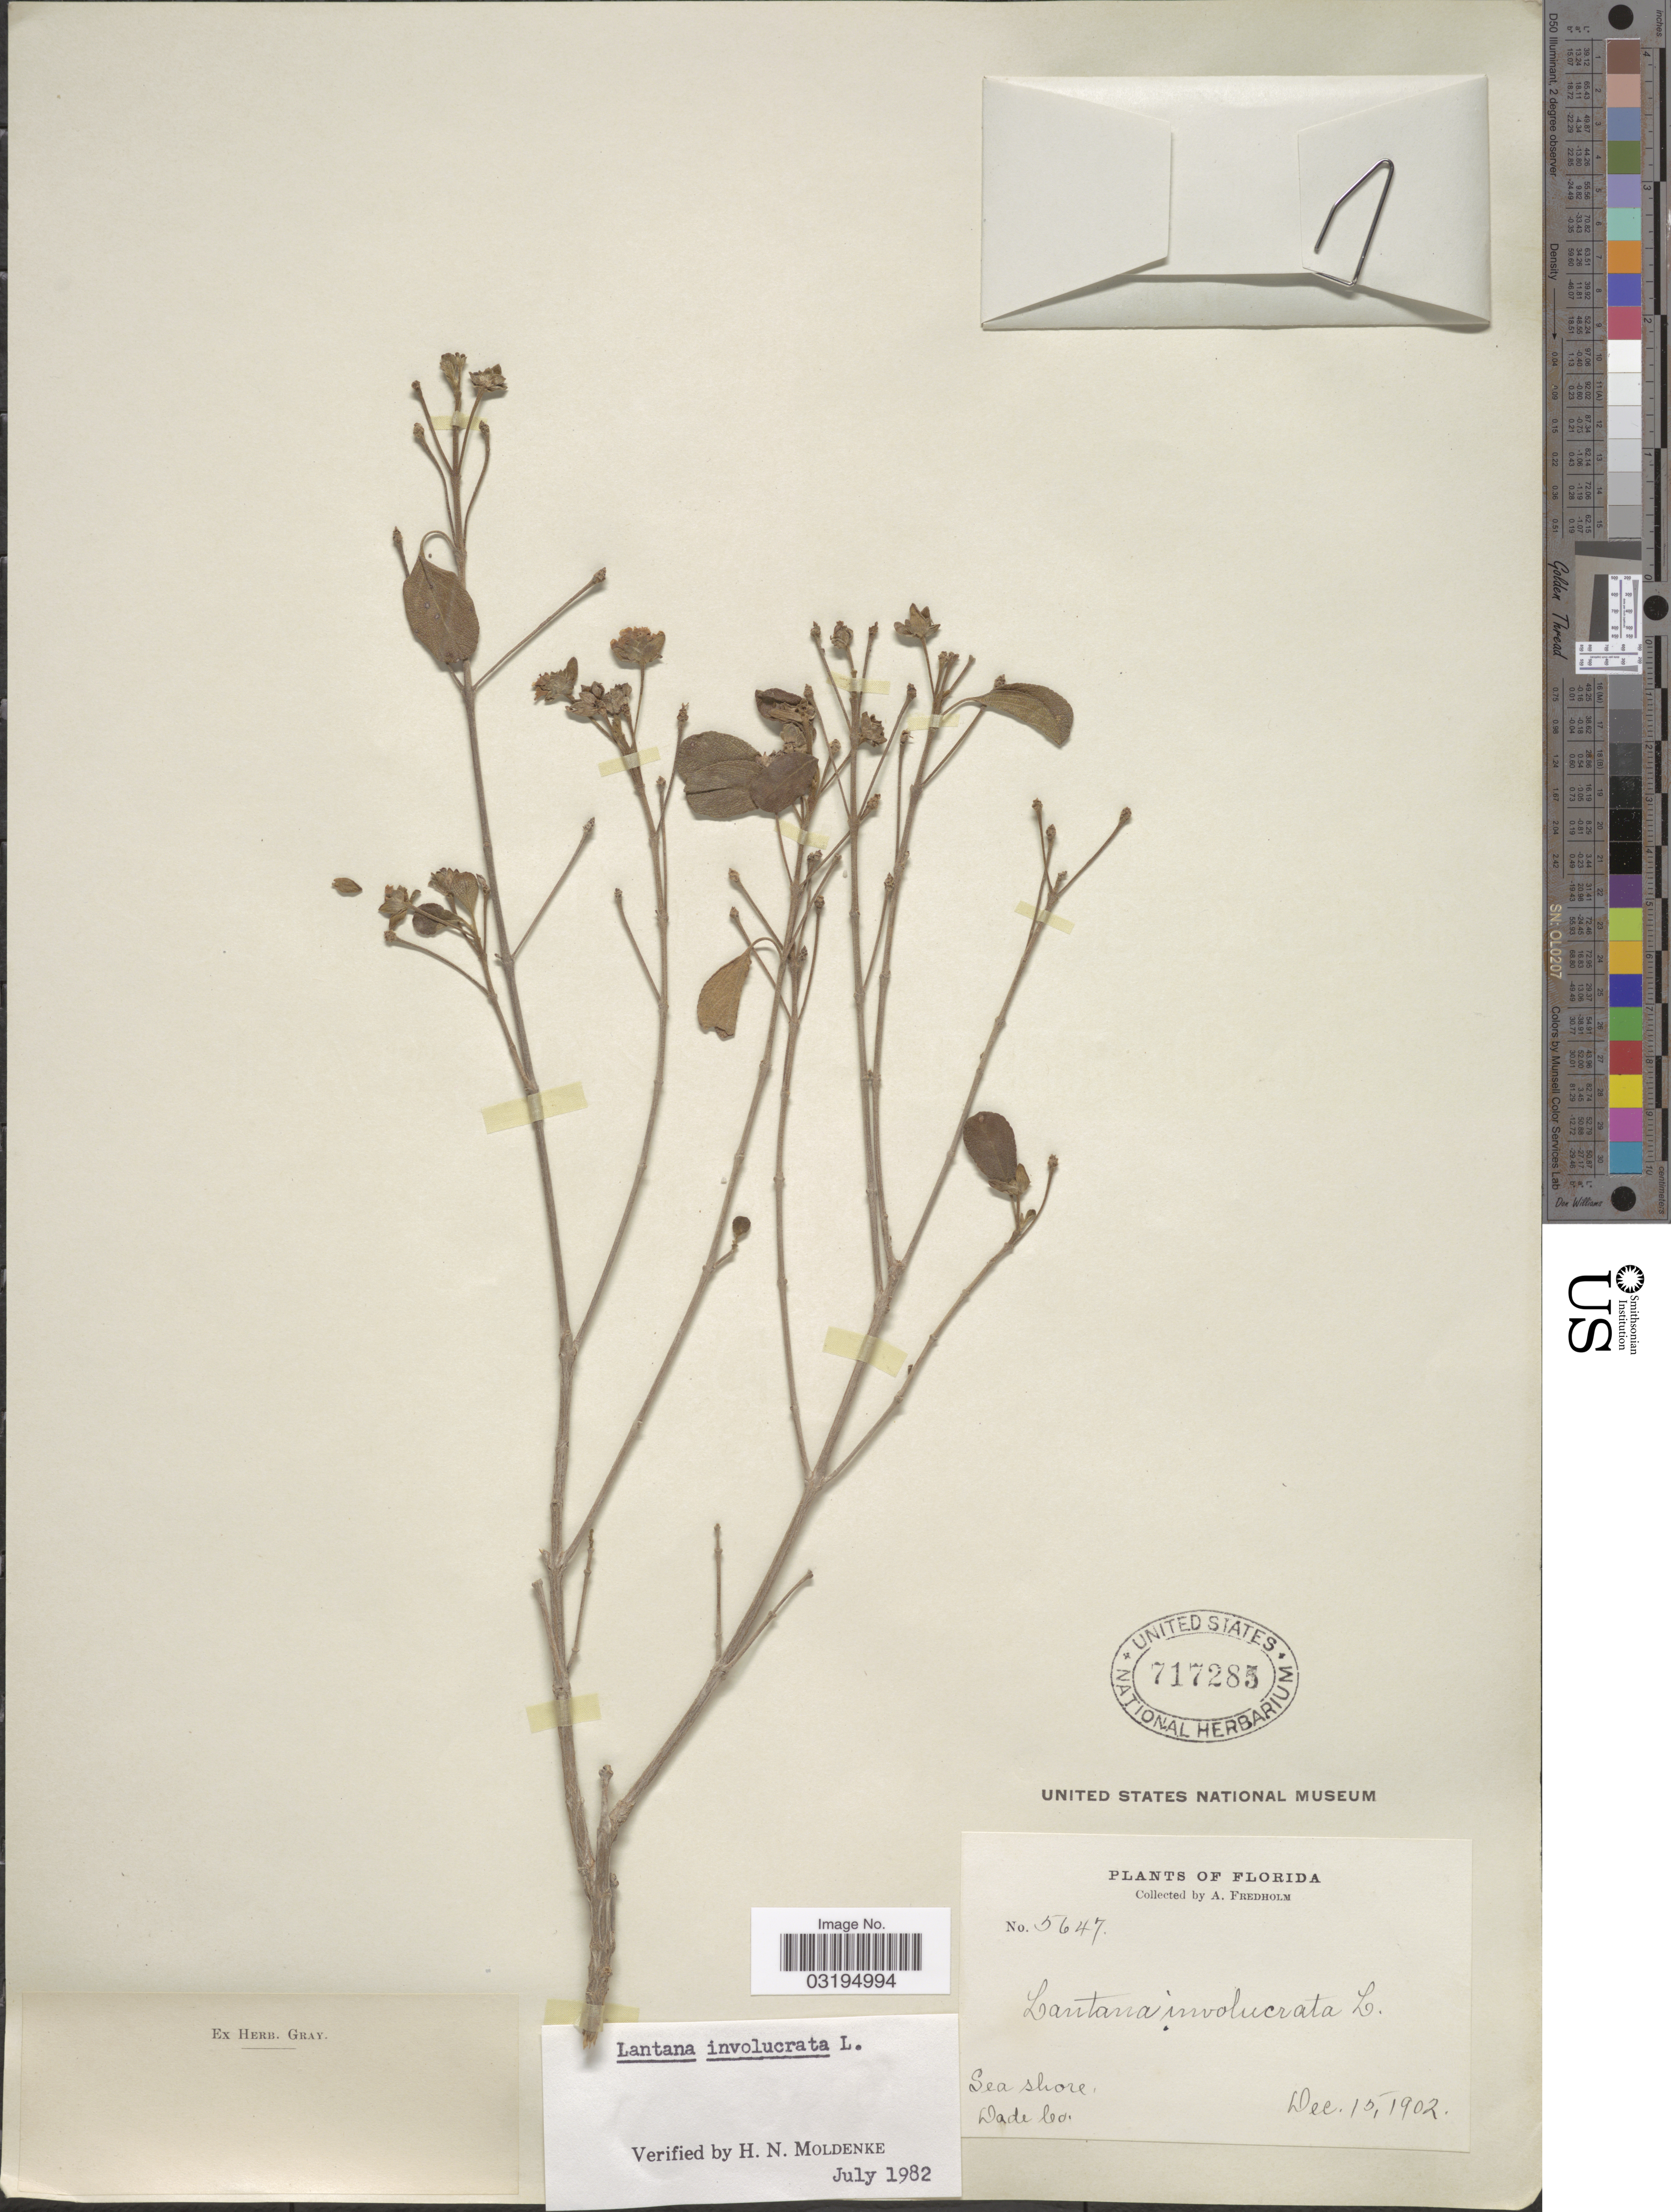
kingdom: Plantae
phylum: Tracheophyta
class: Magnoliopsida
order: Lamiales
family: Verbenaceae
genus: Lantana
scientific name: Lantana involucrata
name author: L.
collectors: A. Fredholm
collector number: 5647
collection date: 1902-12-15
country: United States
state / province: Florida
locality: Sea shore. Dade Co.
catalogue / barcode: US 717285